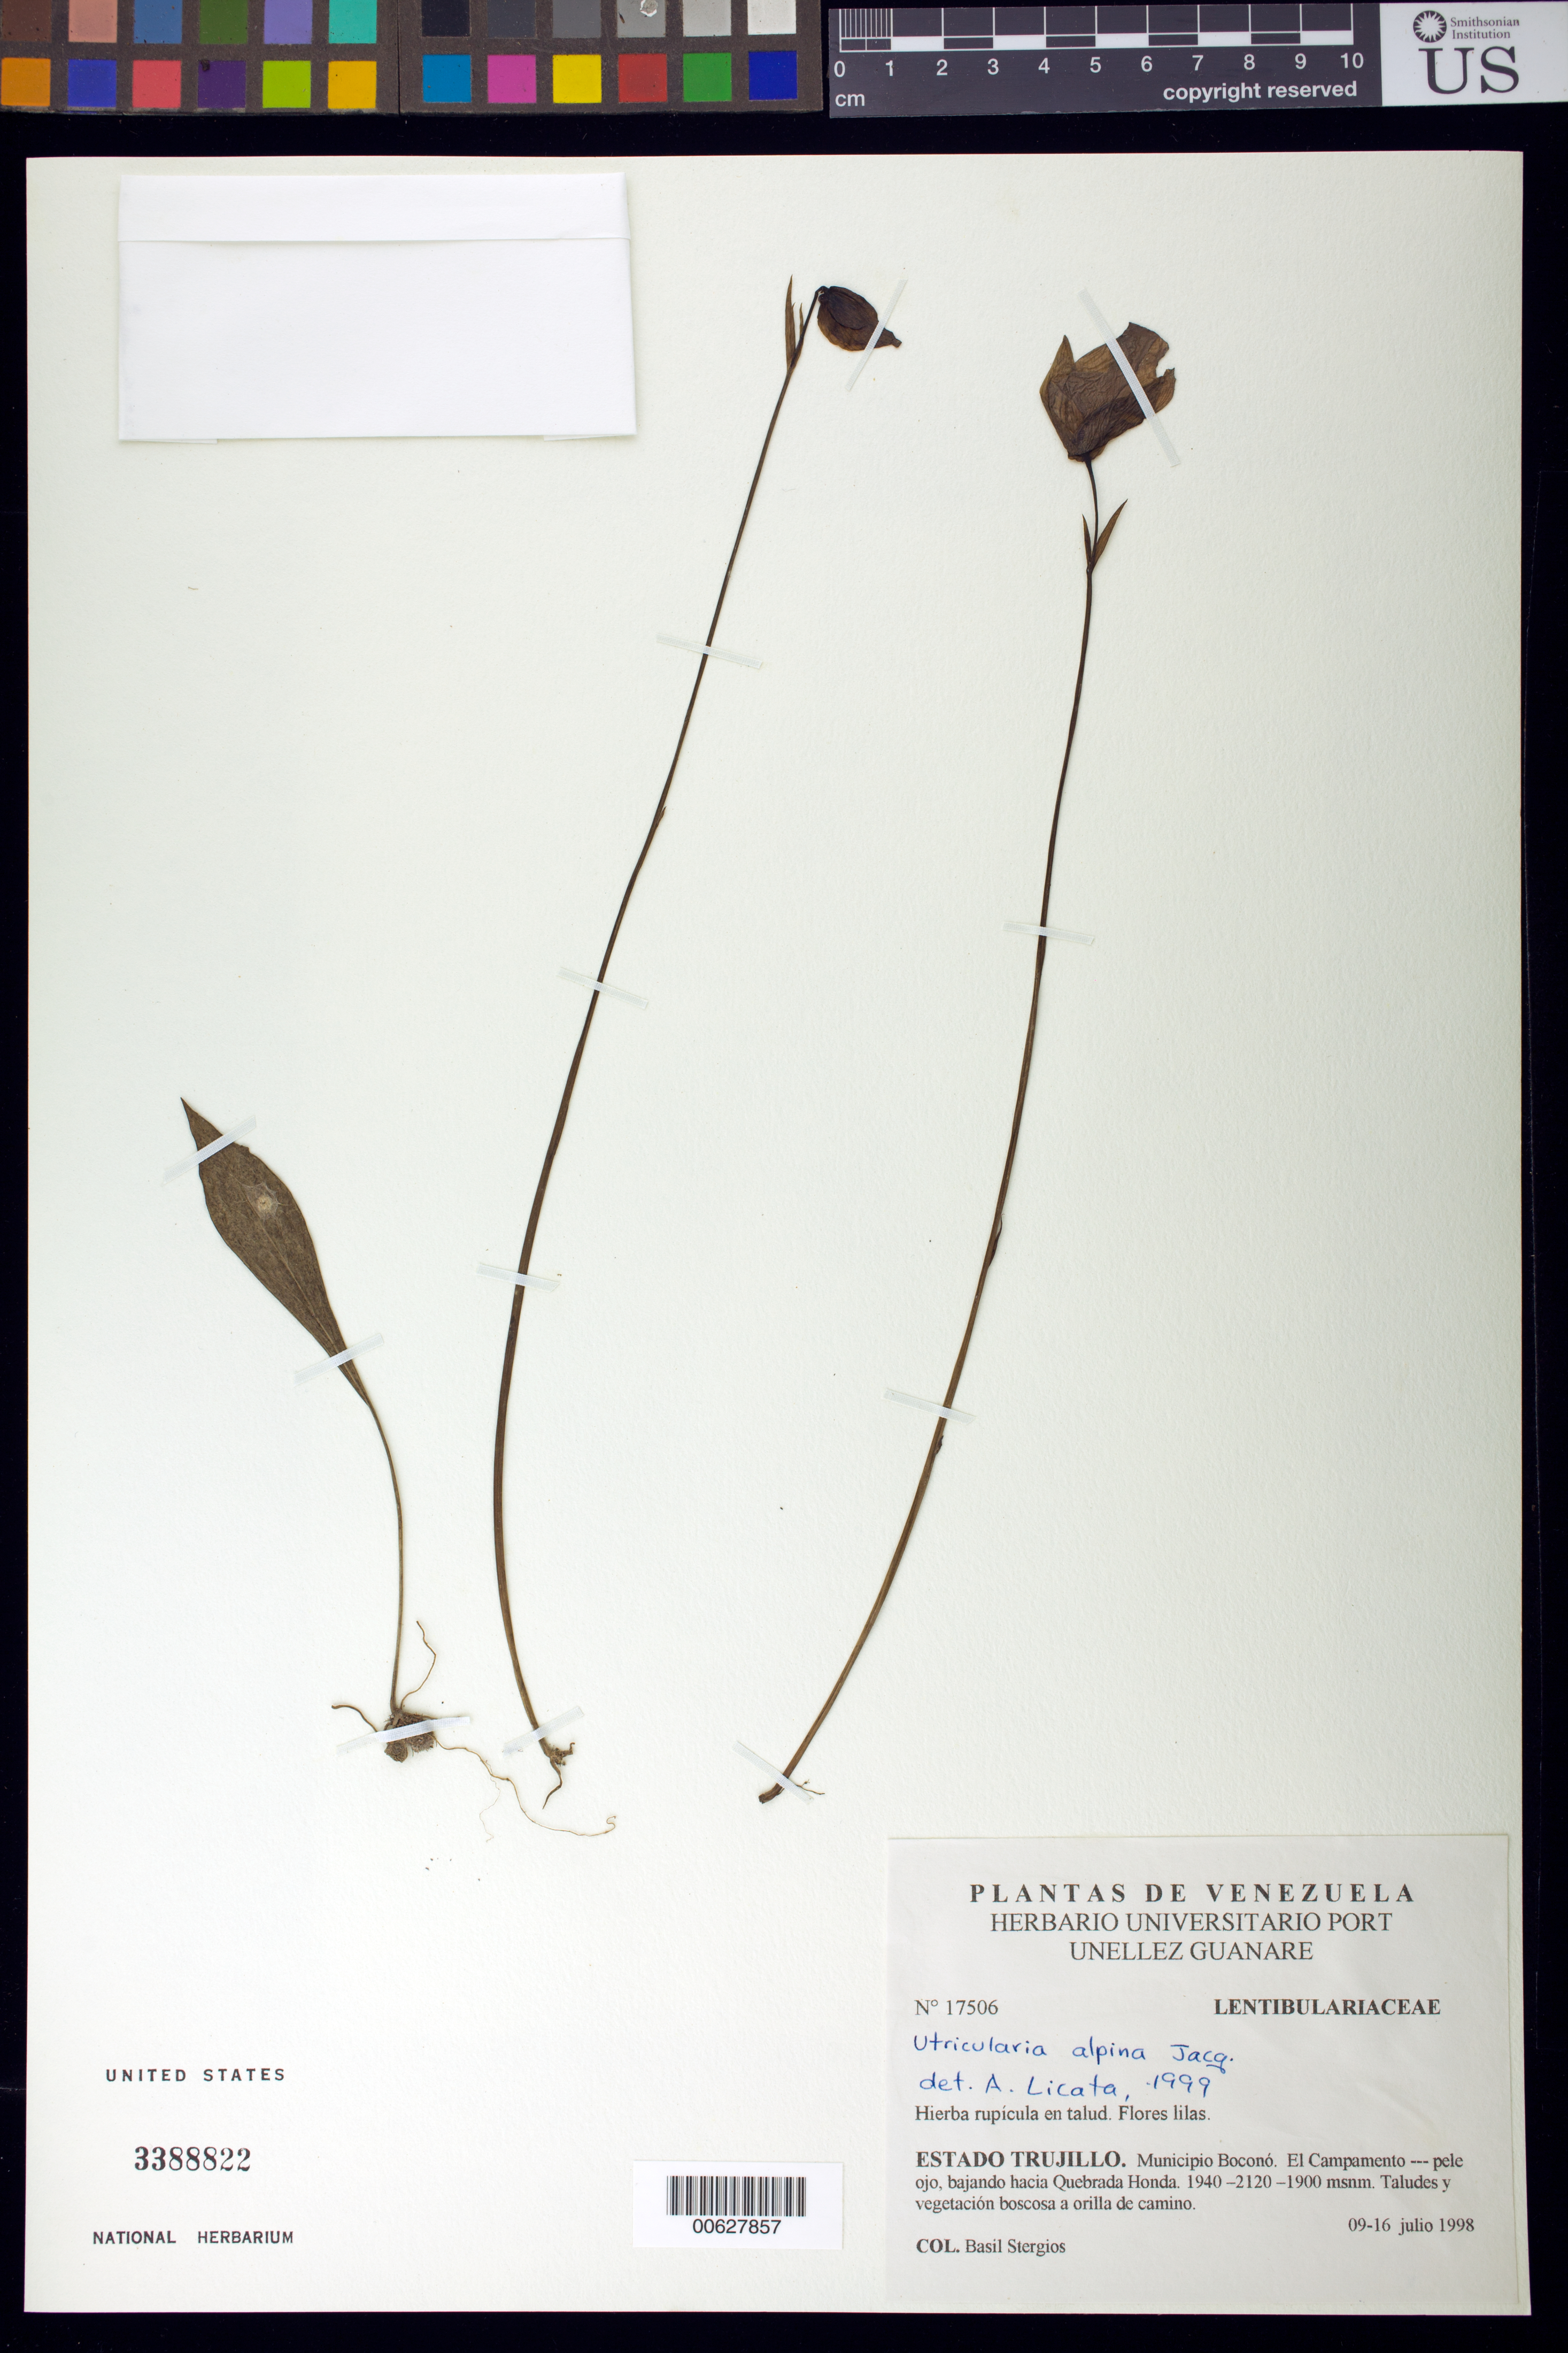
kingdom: Plantae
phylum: Tracheophyta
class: Magnoliopsida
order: Lamiales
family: Lentibulariaceae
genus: Utricularia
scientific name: Utricularia alpina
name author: Jacq.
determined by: Licata, A., (PORT), Univ. Nac. Exp. de los Llanos Ezequiel Zamora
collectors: B. G. Stergios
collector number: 17506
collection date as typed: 09 Jul 1998 to 16 Jul 1998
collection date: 1998-07-09/1998-07-16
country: Venezuela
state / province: Trujillo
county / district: Boconó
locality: Parque Nacional Guaramacal, El campamento-pele ojo, bajando hacia Quebrada Honda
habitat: Taludes y vegetación boscosa a orilla de camino.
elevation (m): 1900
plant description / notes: PORT, US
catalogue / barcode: US 3388822